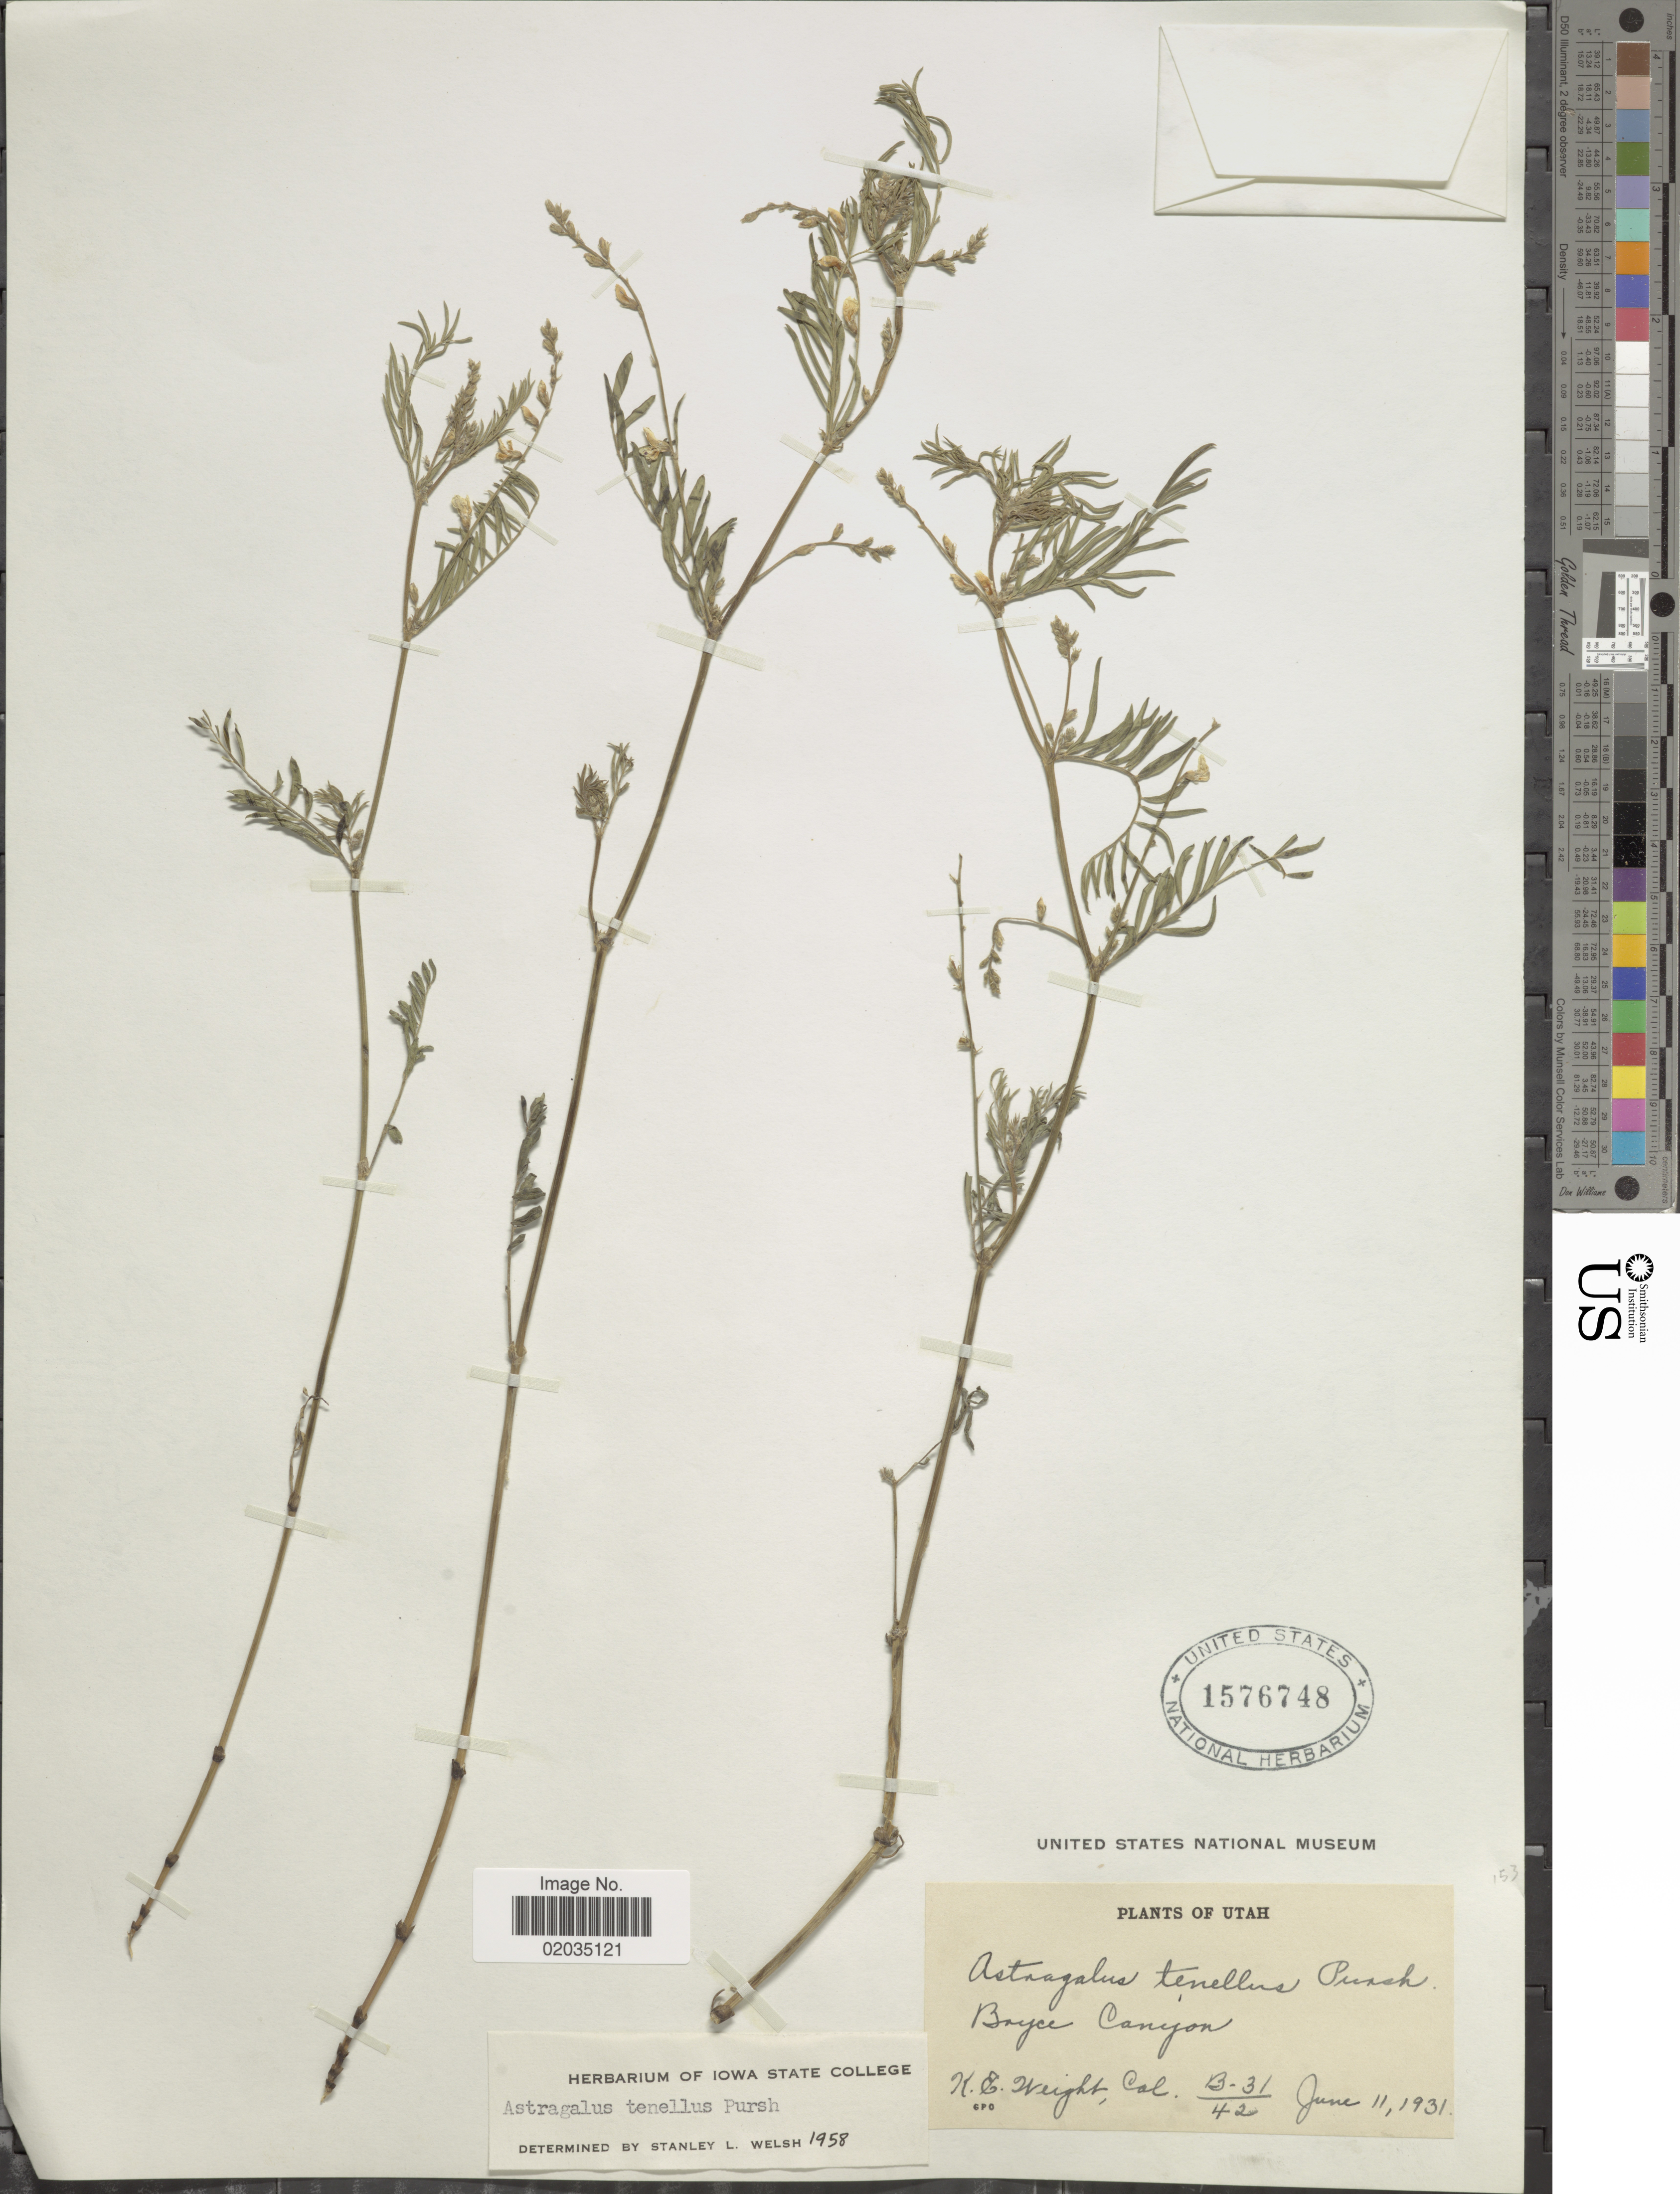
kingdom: Plantae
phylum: Tracheophyta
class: Magnoliopsida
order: Fabales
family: Fabaceae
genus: Astragalus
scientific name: Astragalus tenellus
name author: Pursh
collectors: K. Weight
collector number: B-21/42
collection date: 1931-06-11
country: United States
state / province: Utah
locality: Biyce Canyon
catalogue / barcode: US 1576748